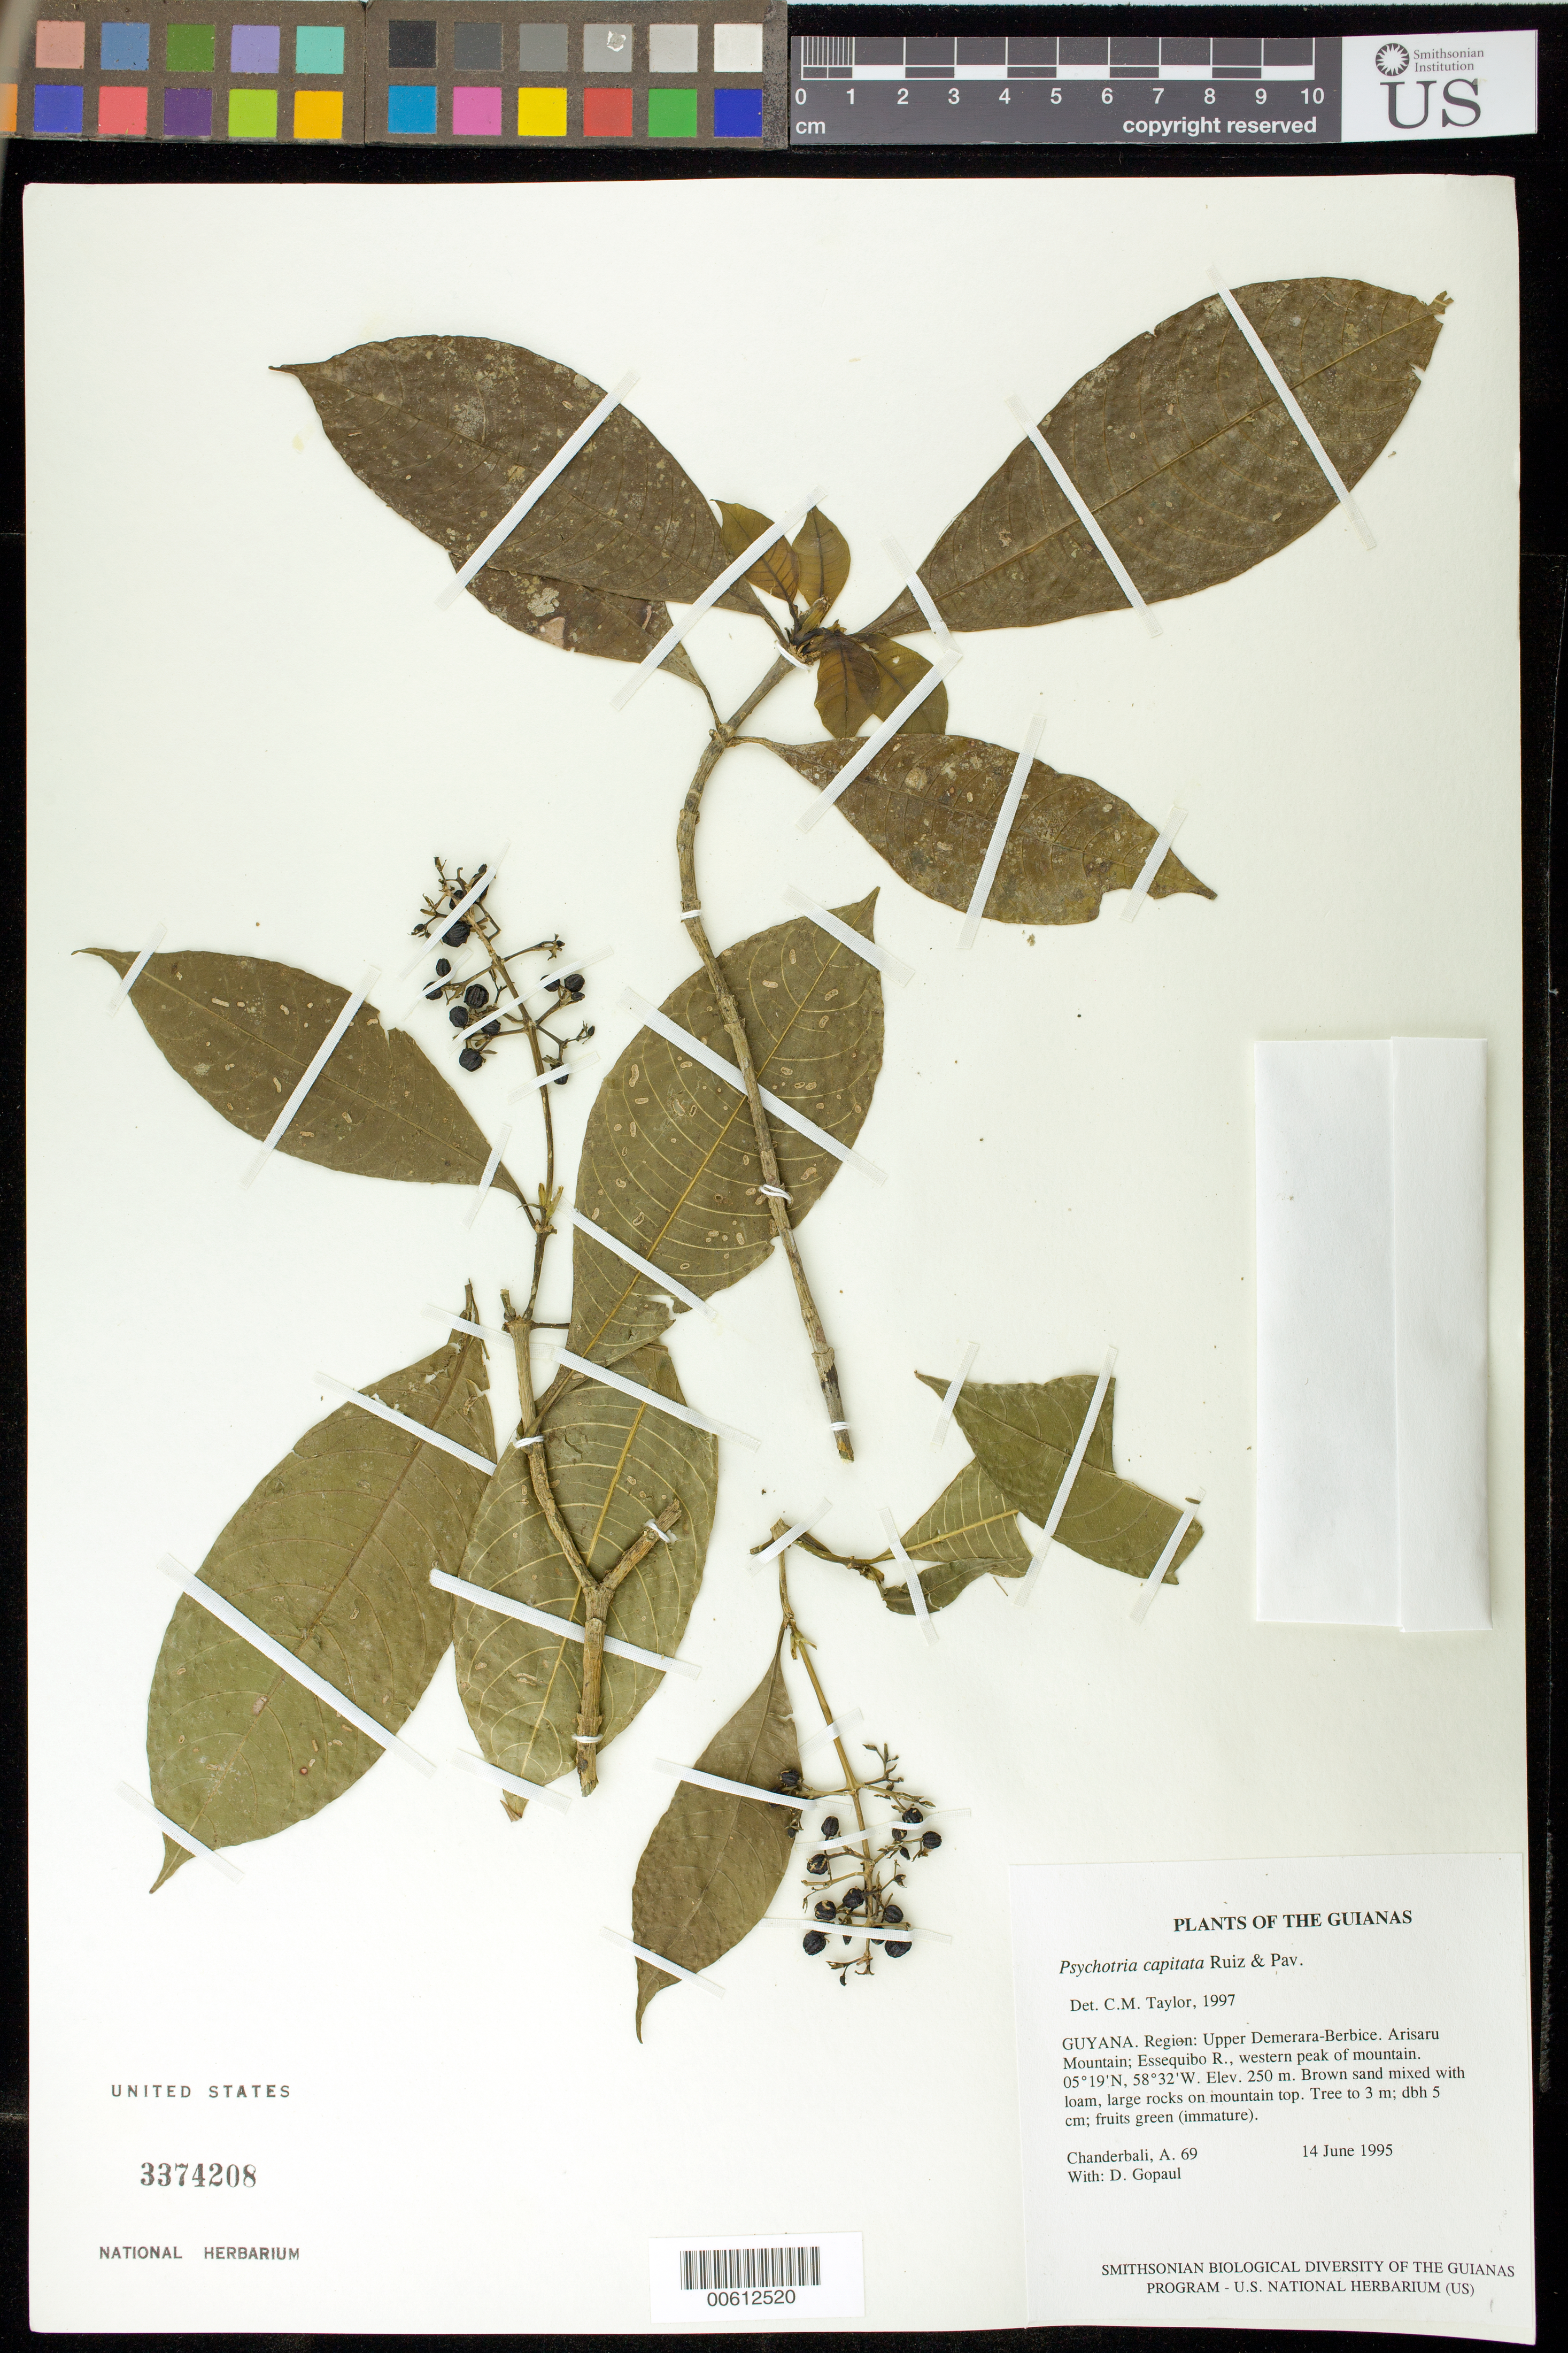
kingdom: Plantae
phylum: Tracheophyta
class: Magnoliopsida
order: Gentianales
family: Rubiaceae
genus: Palicourea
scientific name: Palicourea violacea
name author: (Aubl.) A. Rich.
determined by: Kirkbride, J. H., Jr.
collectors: A. S. Chanderbali & D. Gopaul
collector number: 0069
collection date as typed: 14 June 1995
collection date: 1995-06-14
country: Guyana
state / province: U. Demerara-Berbice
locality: Arisaru Mountain; Essequibo R., western peak of mountain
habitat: Brown sand mixed with loam, large rocks on mountain top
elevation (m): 250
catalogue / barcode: US 3374208